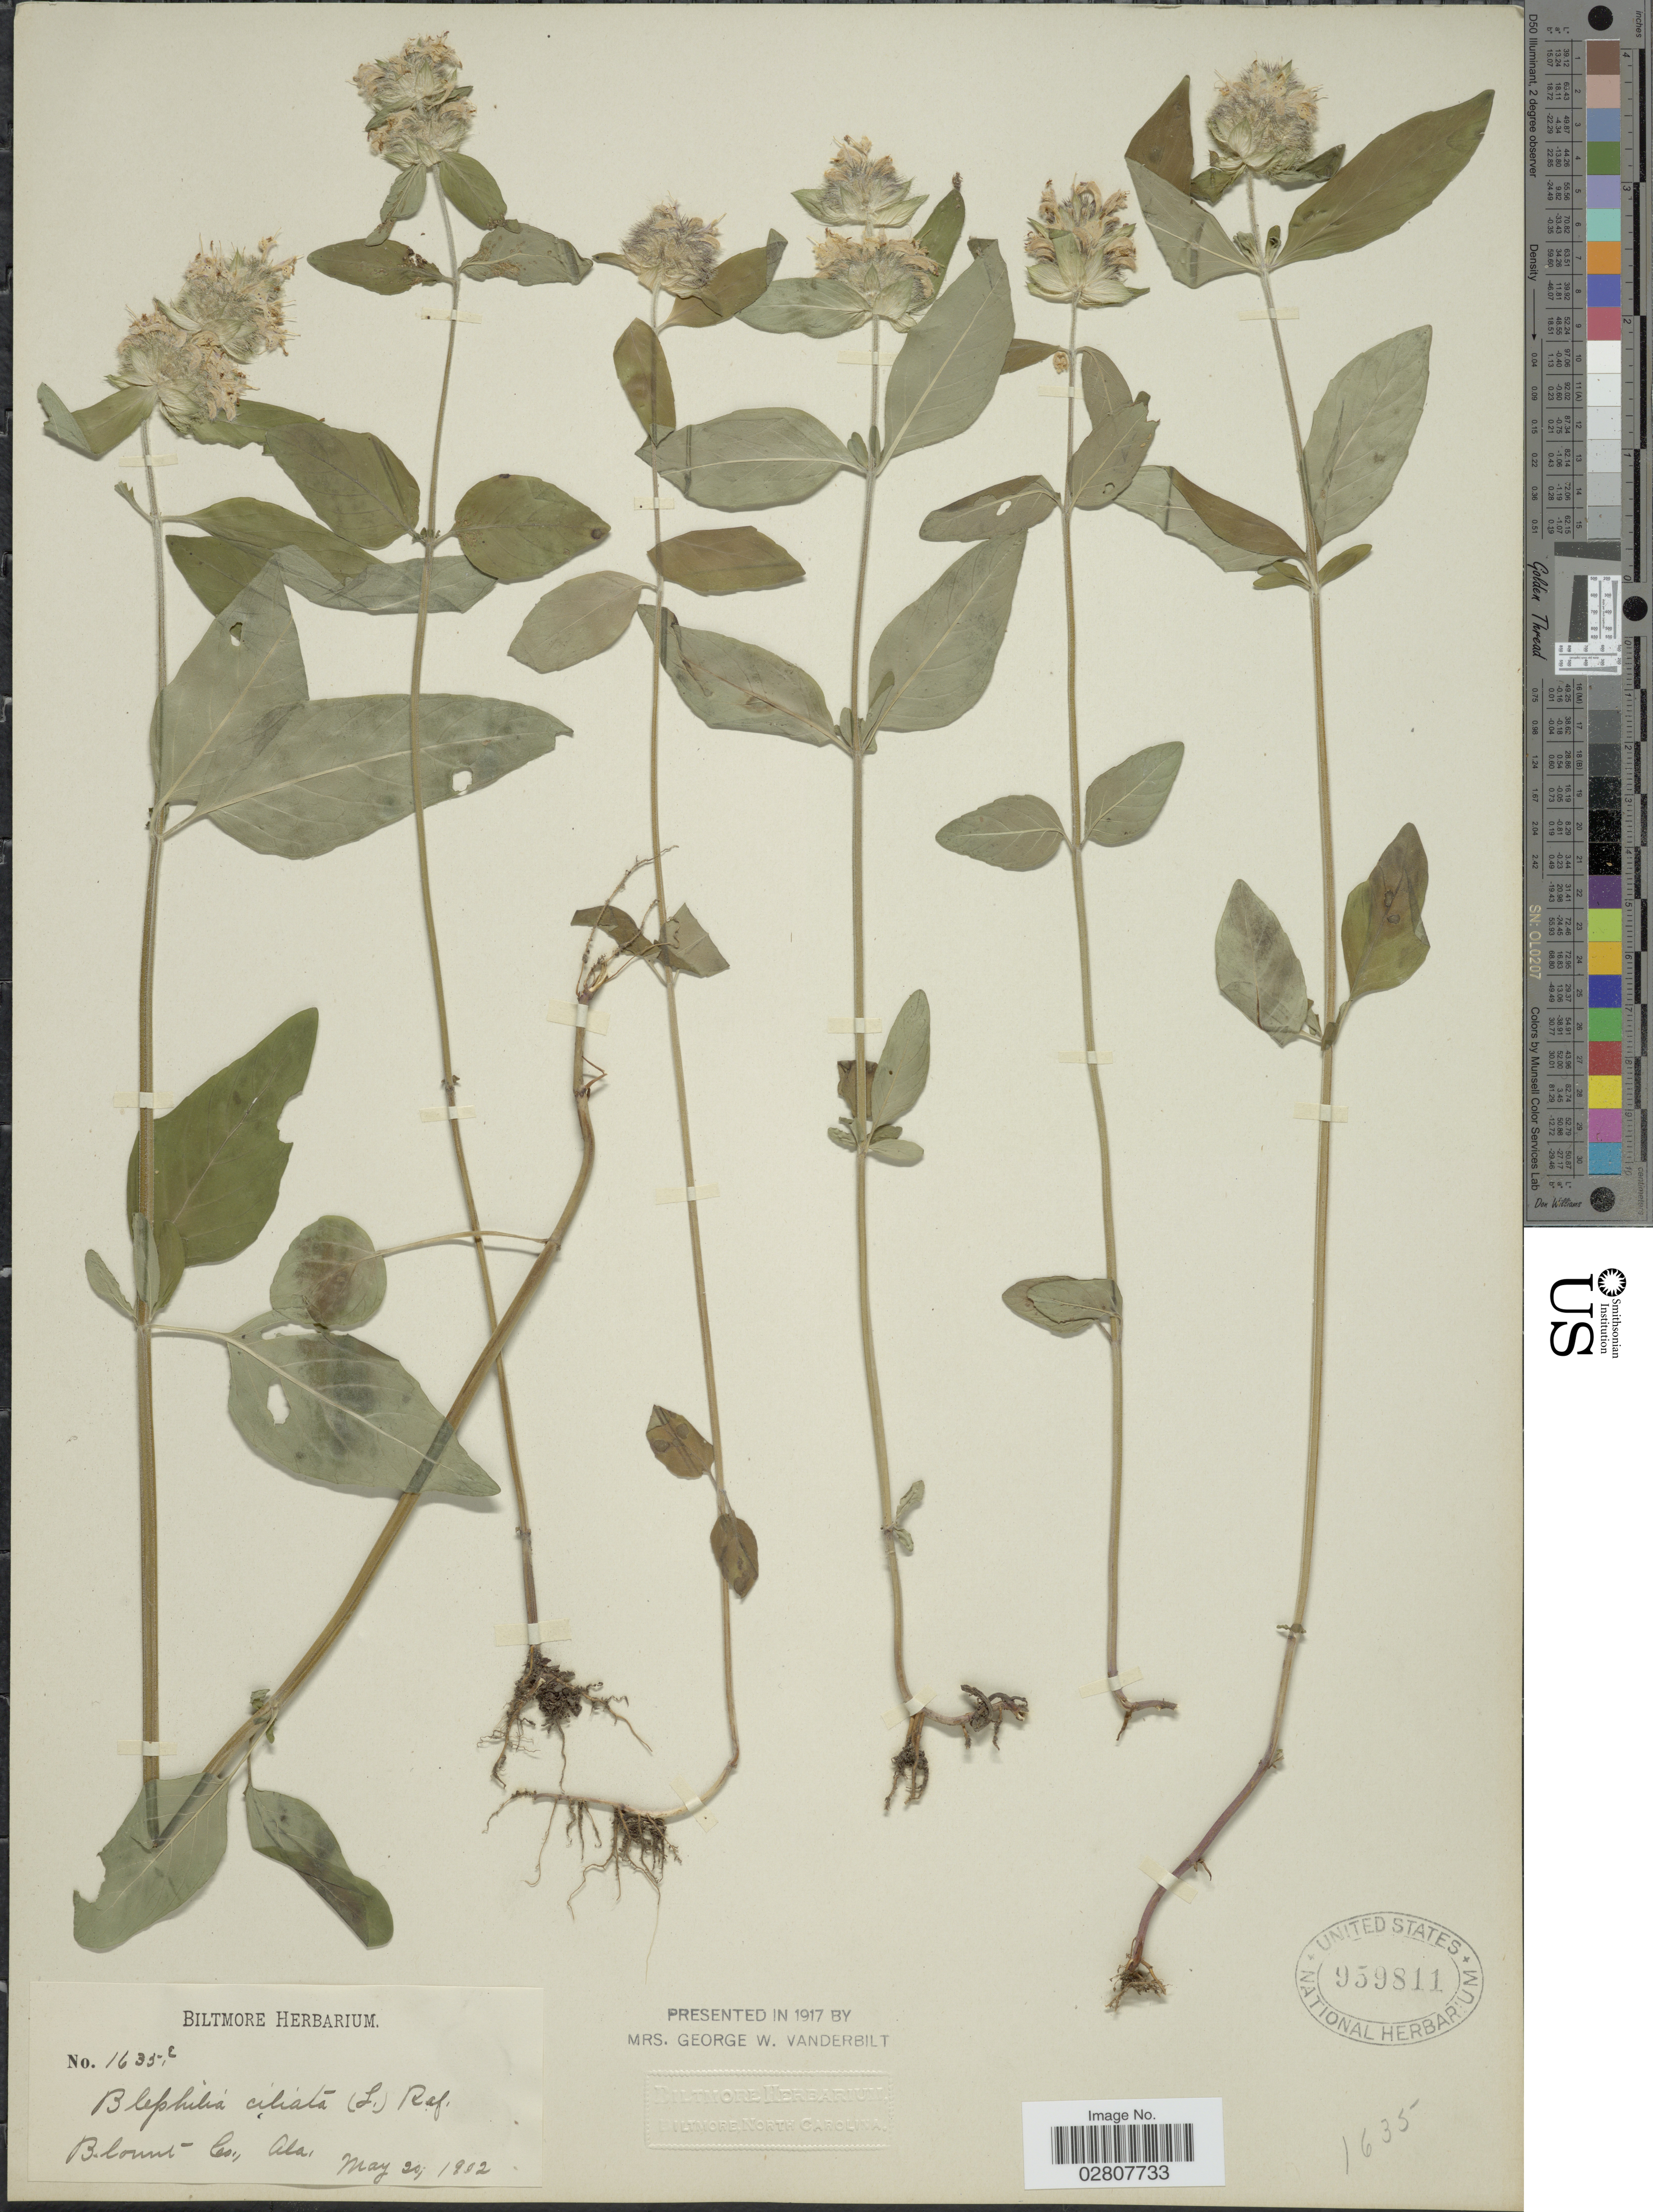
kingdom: Plantae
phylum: Tracheophyta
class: Magnoliopsida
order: Lamiales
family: Lamiaceae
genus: Blephilia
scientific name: Blephilia ciliata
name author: (L.) Raf. ex Benth.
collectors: ex herb. Biltmore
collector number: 1635e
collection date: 1902-05-20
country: United States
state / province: Alabama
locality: Blount Co.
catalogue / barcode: US 959811